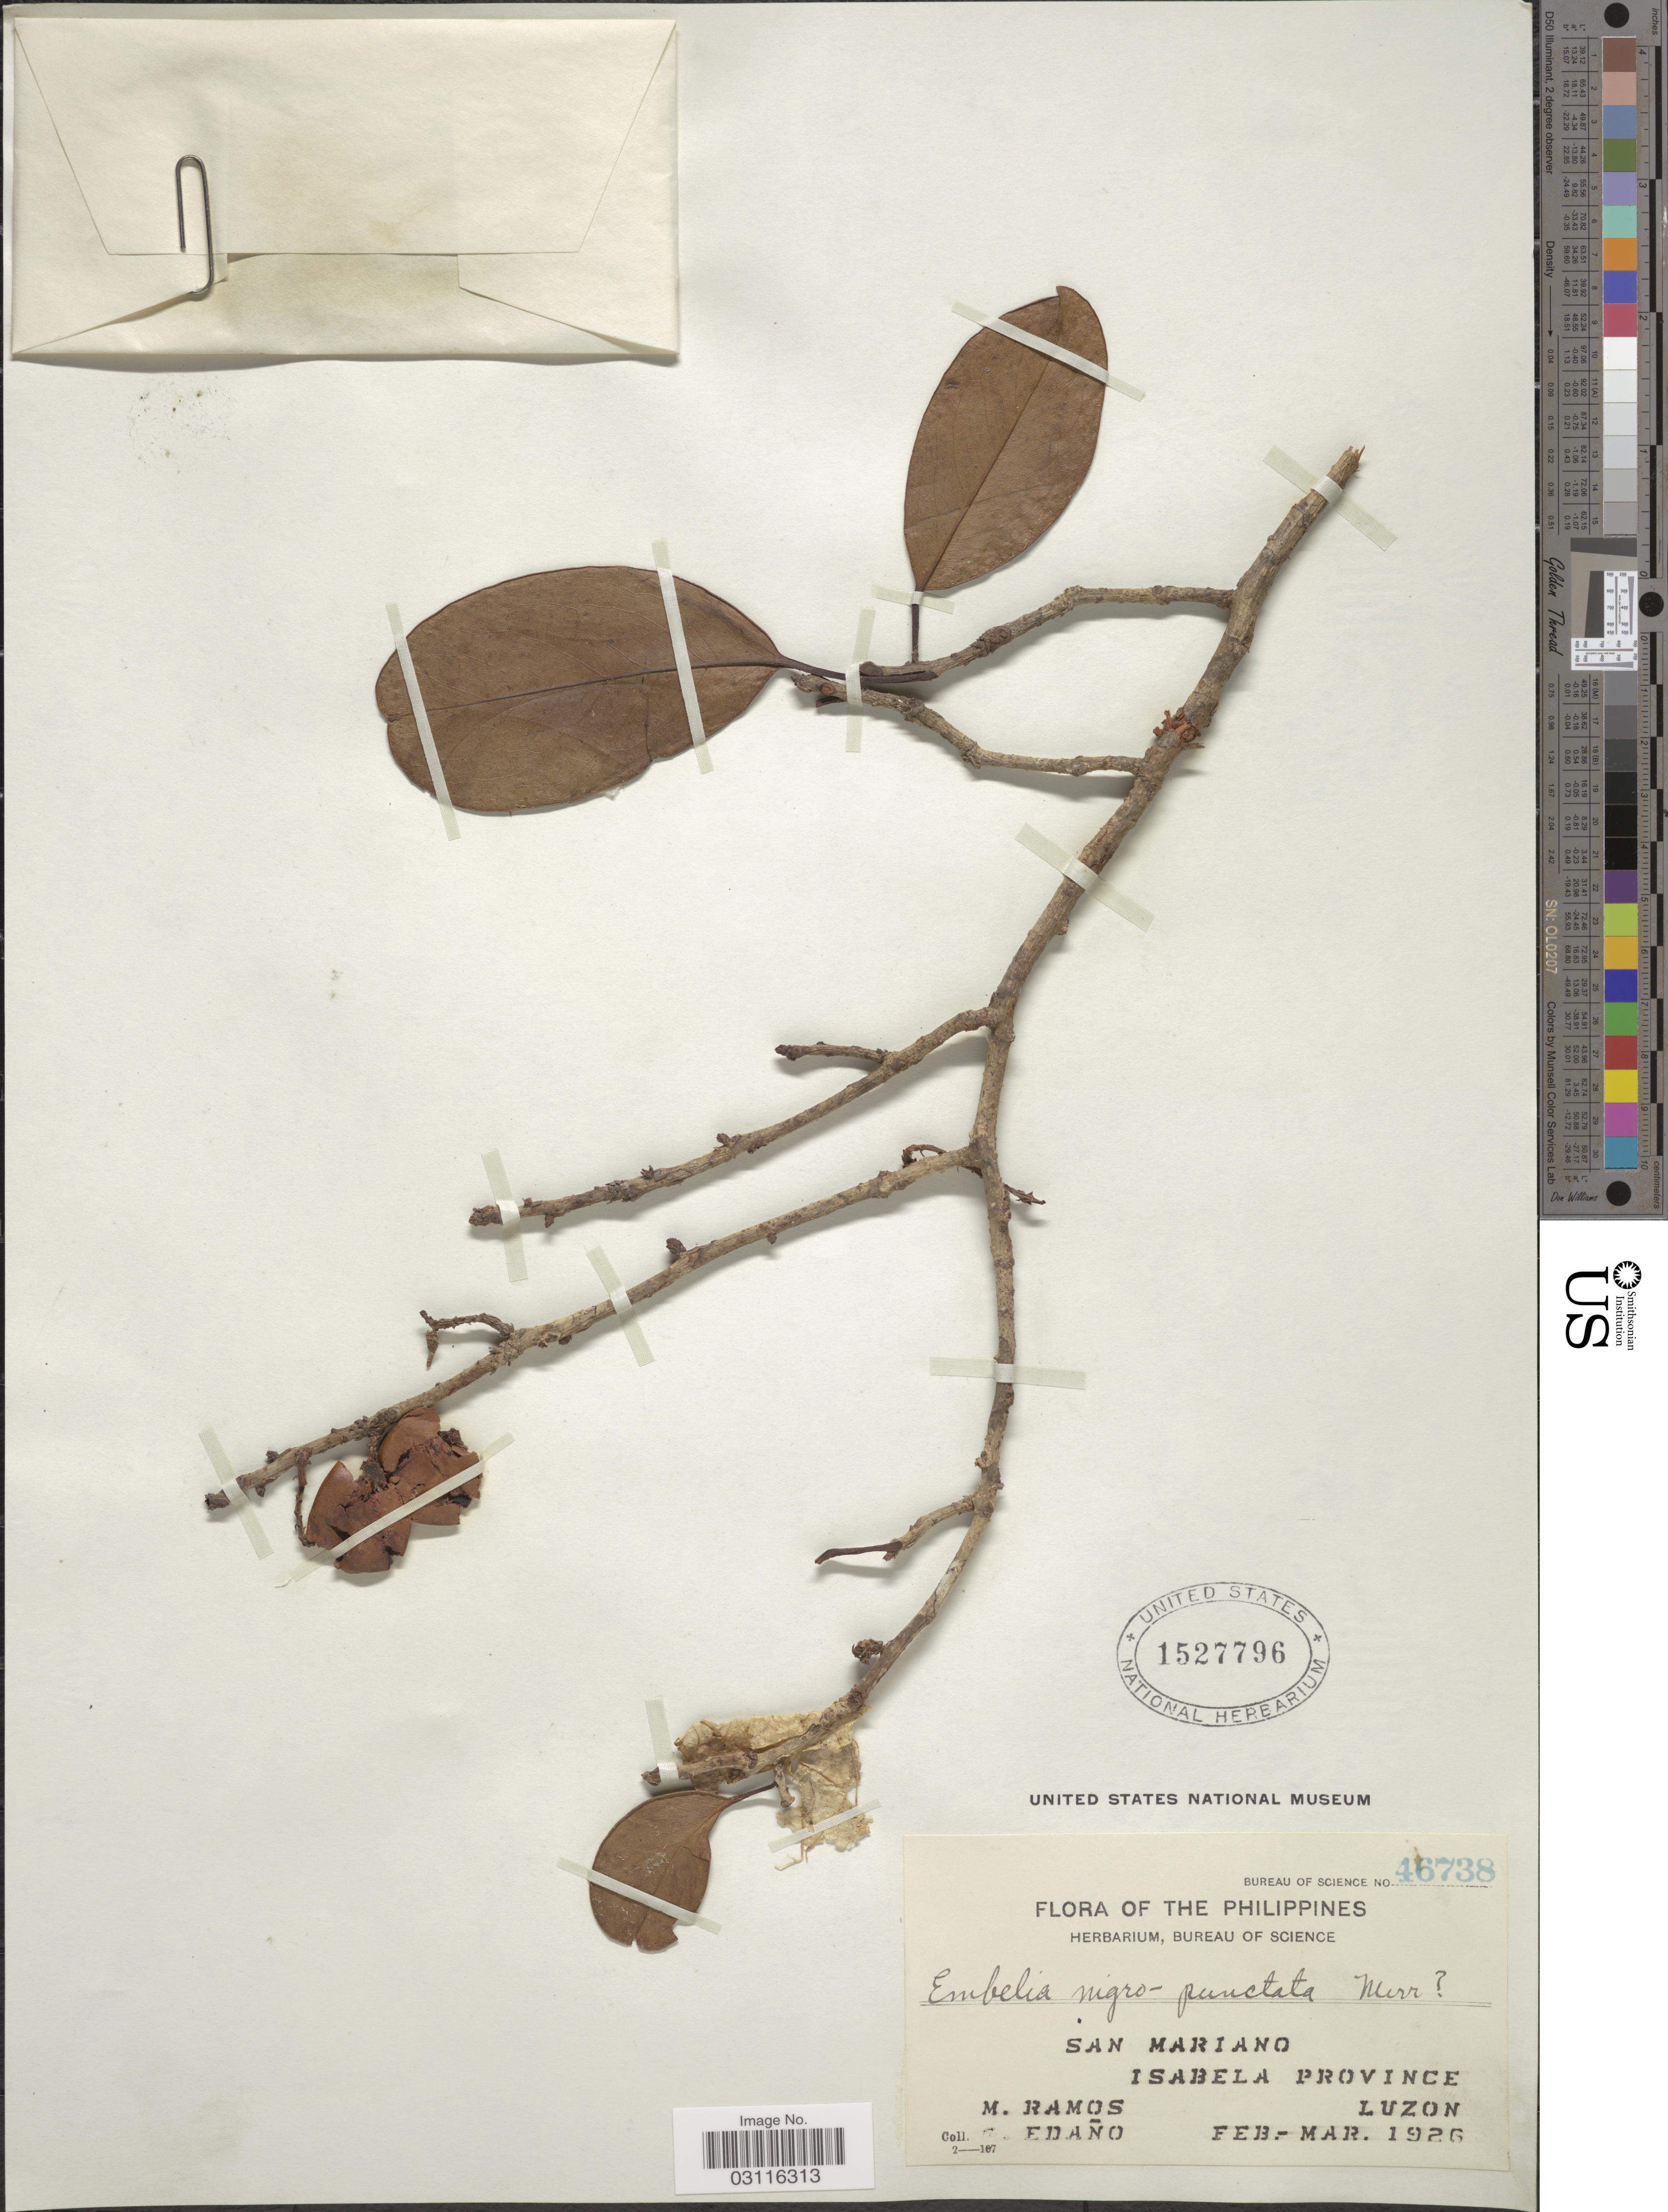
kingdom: Plantae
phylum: Tracheophyta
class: Magnoliopsida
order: Ericales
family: Primulaceae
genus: Embelia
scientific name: Embelia nigropunctata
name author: Merr.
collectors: M. Ramos & G. Edaño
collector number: Bureau of Science 46738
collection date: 1926-02/1926-03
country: Philippines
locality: San Mariano. Isabela Province. Luzon.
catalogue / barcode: US 1527796